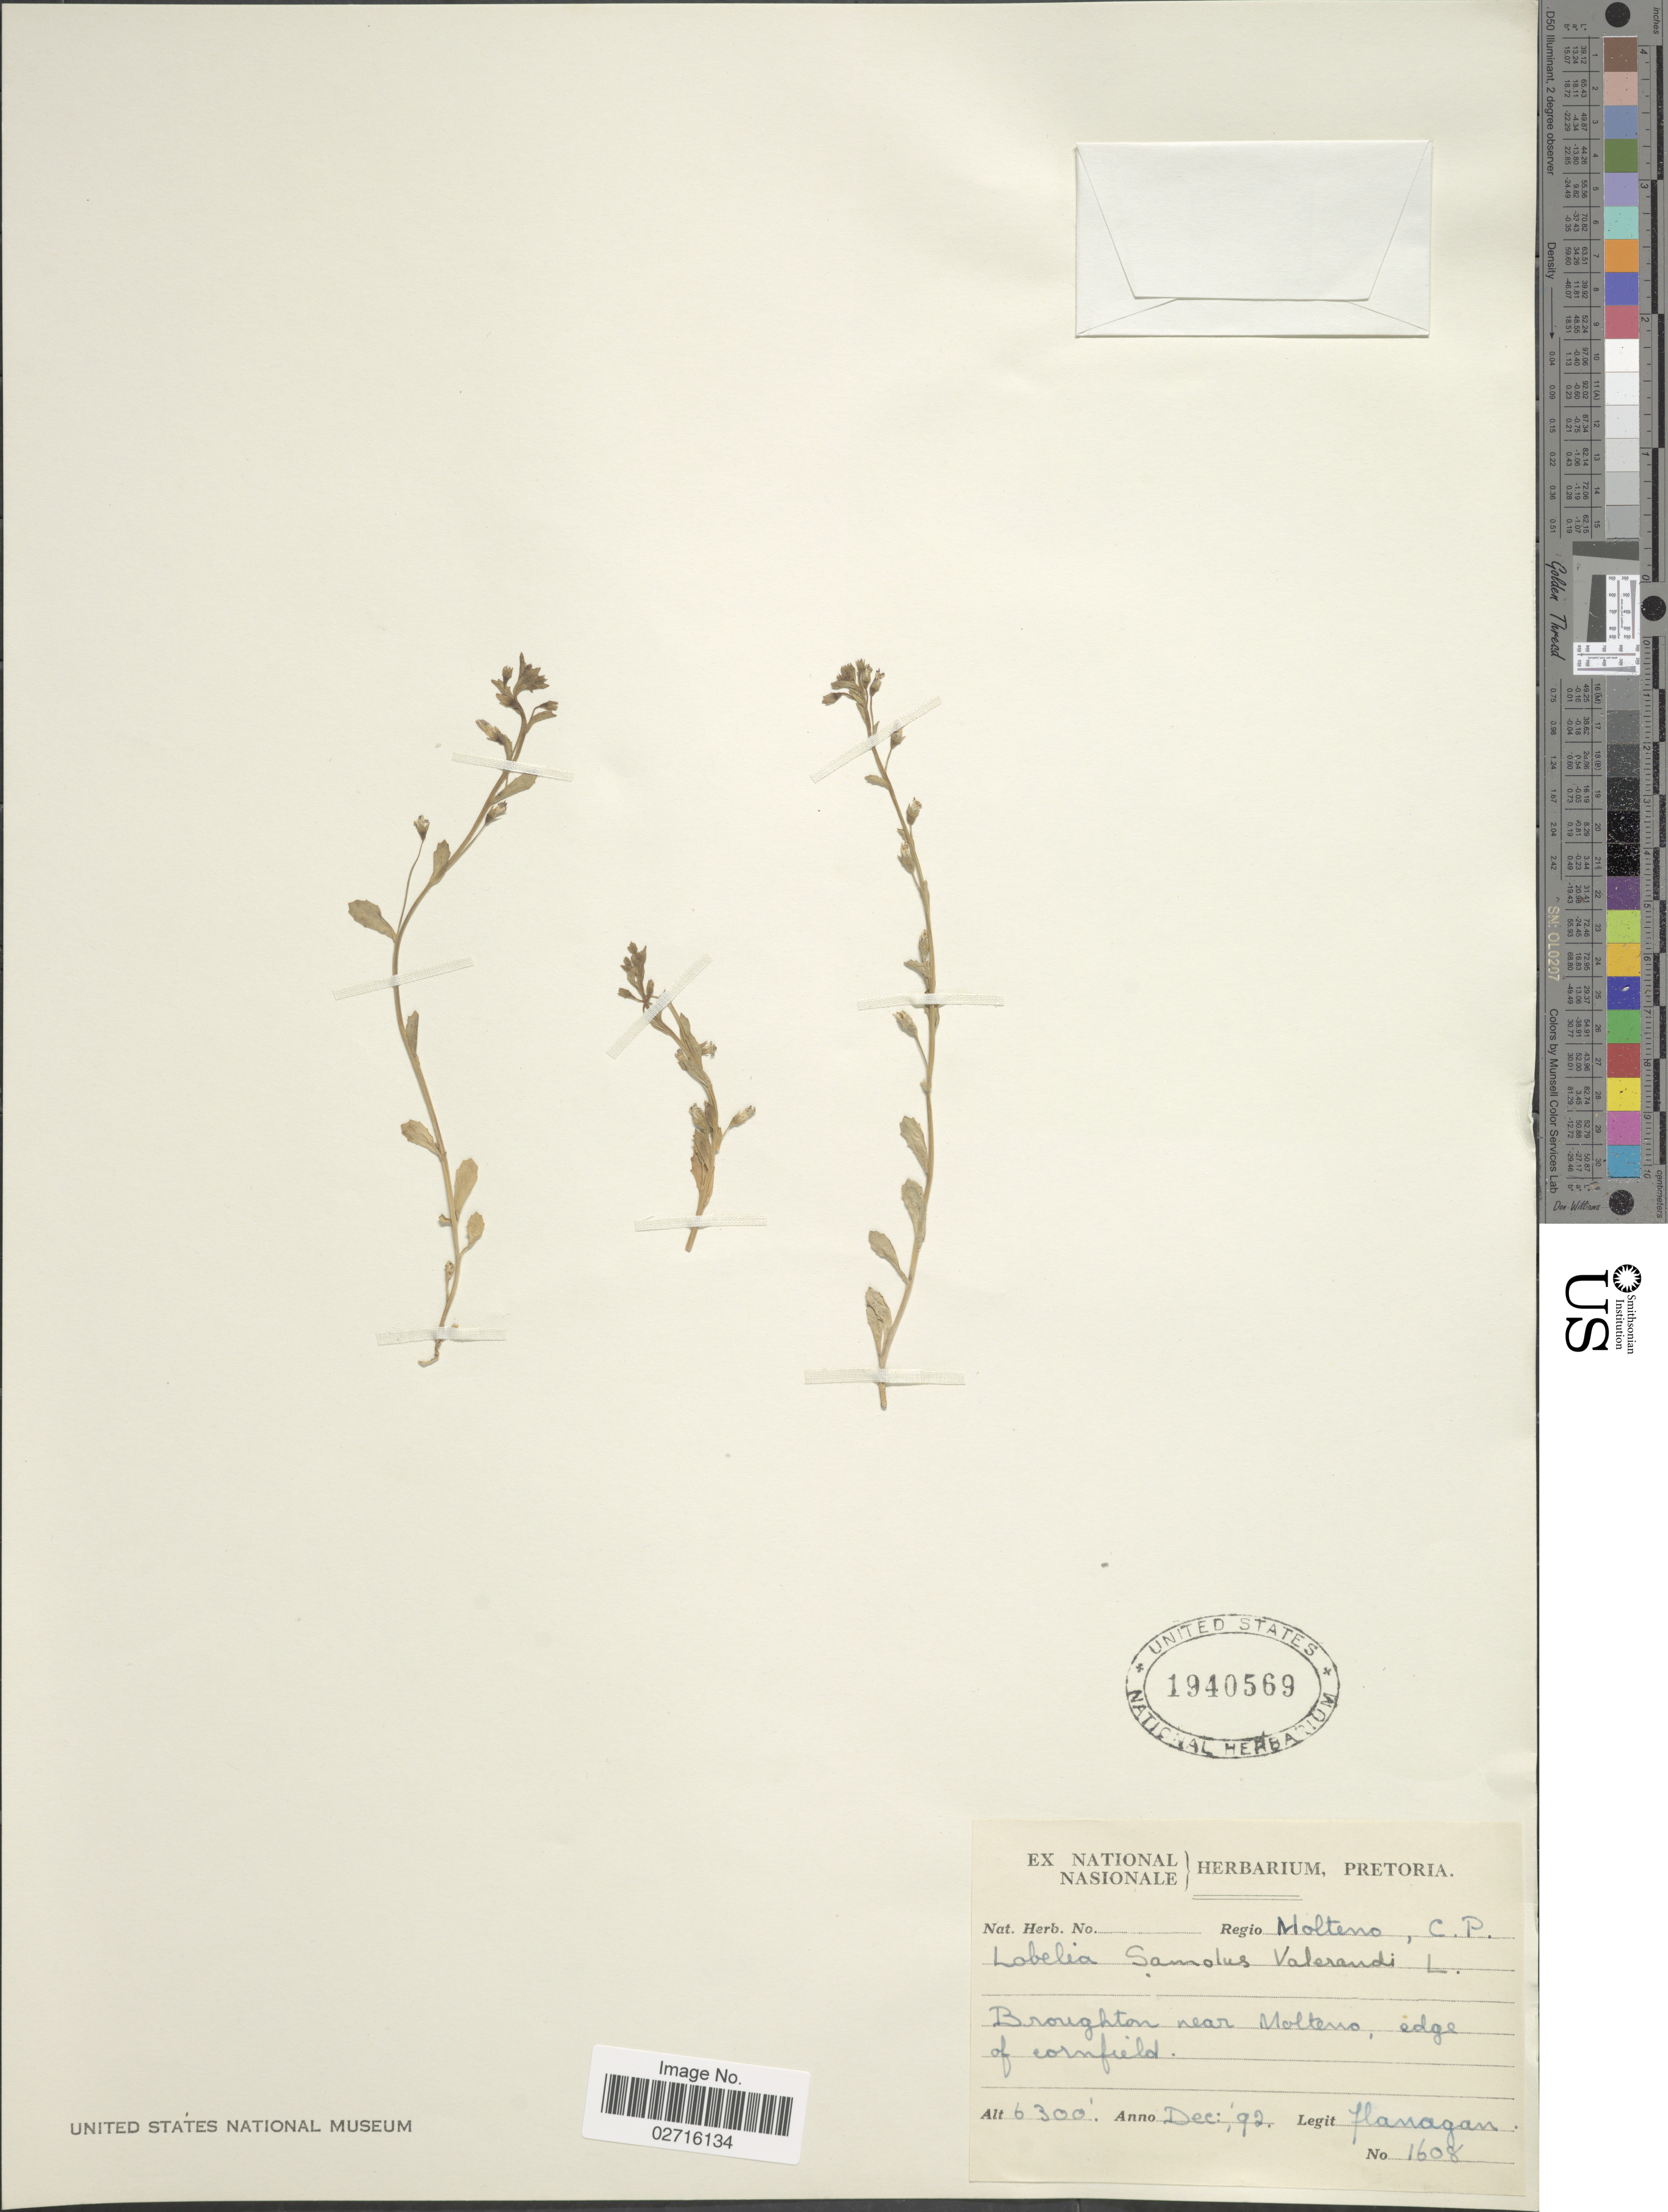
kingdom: Plantae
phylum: Tracheophyta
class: Magnoliopsida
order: Asterales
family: Campanulaceae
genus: Lobelia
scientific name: Lobelia dregeana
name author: (C. Presl) A. DC.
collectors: -. Flanagan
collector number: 1608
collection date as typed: Transcribed d/m/y: /12/92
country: South Africa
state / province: Eastern Cape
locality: Regio Molteno, Broughton near Molteno, edge of cornfield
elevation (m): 1920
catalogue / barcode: US 1940569